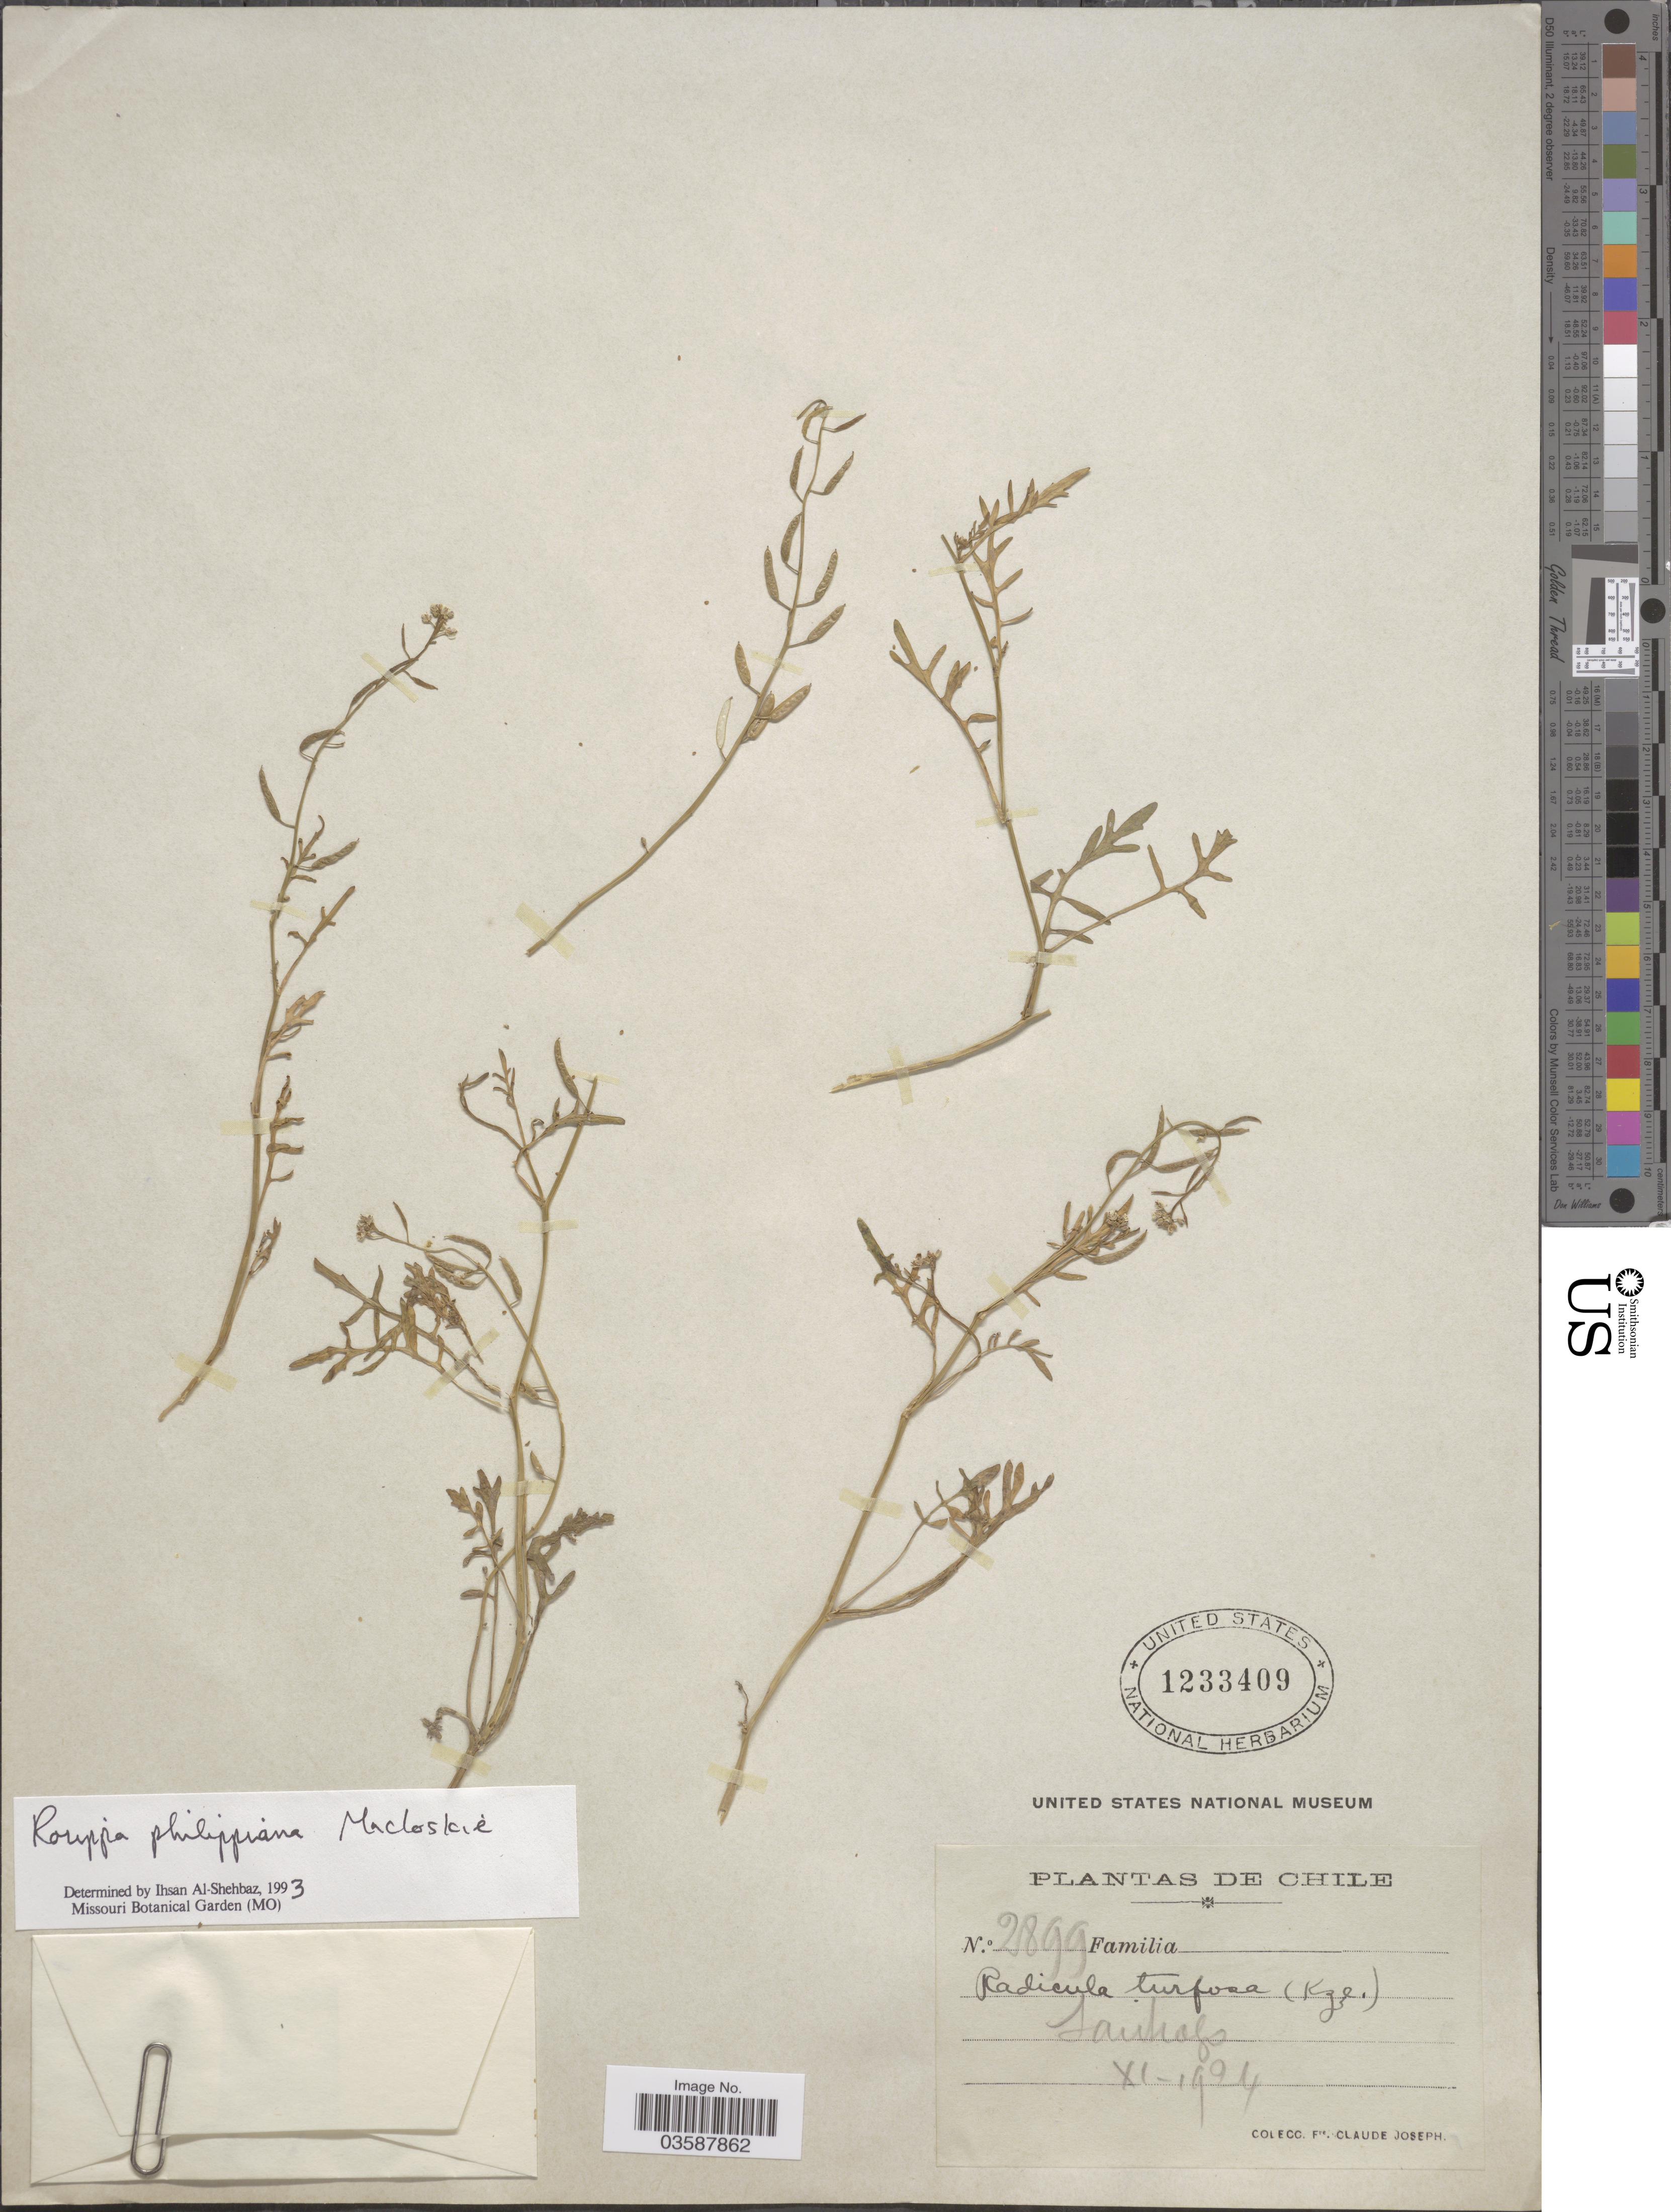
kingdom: Plantae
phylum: Tracheophyta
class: Magnoliopsida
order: Brassicales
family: Brassicaceae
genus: Rorippa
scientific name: Rorippa philippiana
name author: Macloskie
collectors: Frere Claude Joseph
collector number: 2899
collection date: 1924-11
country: Chile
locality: Santiago.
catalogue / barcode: US 1233409